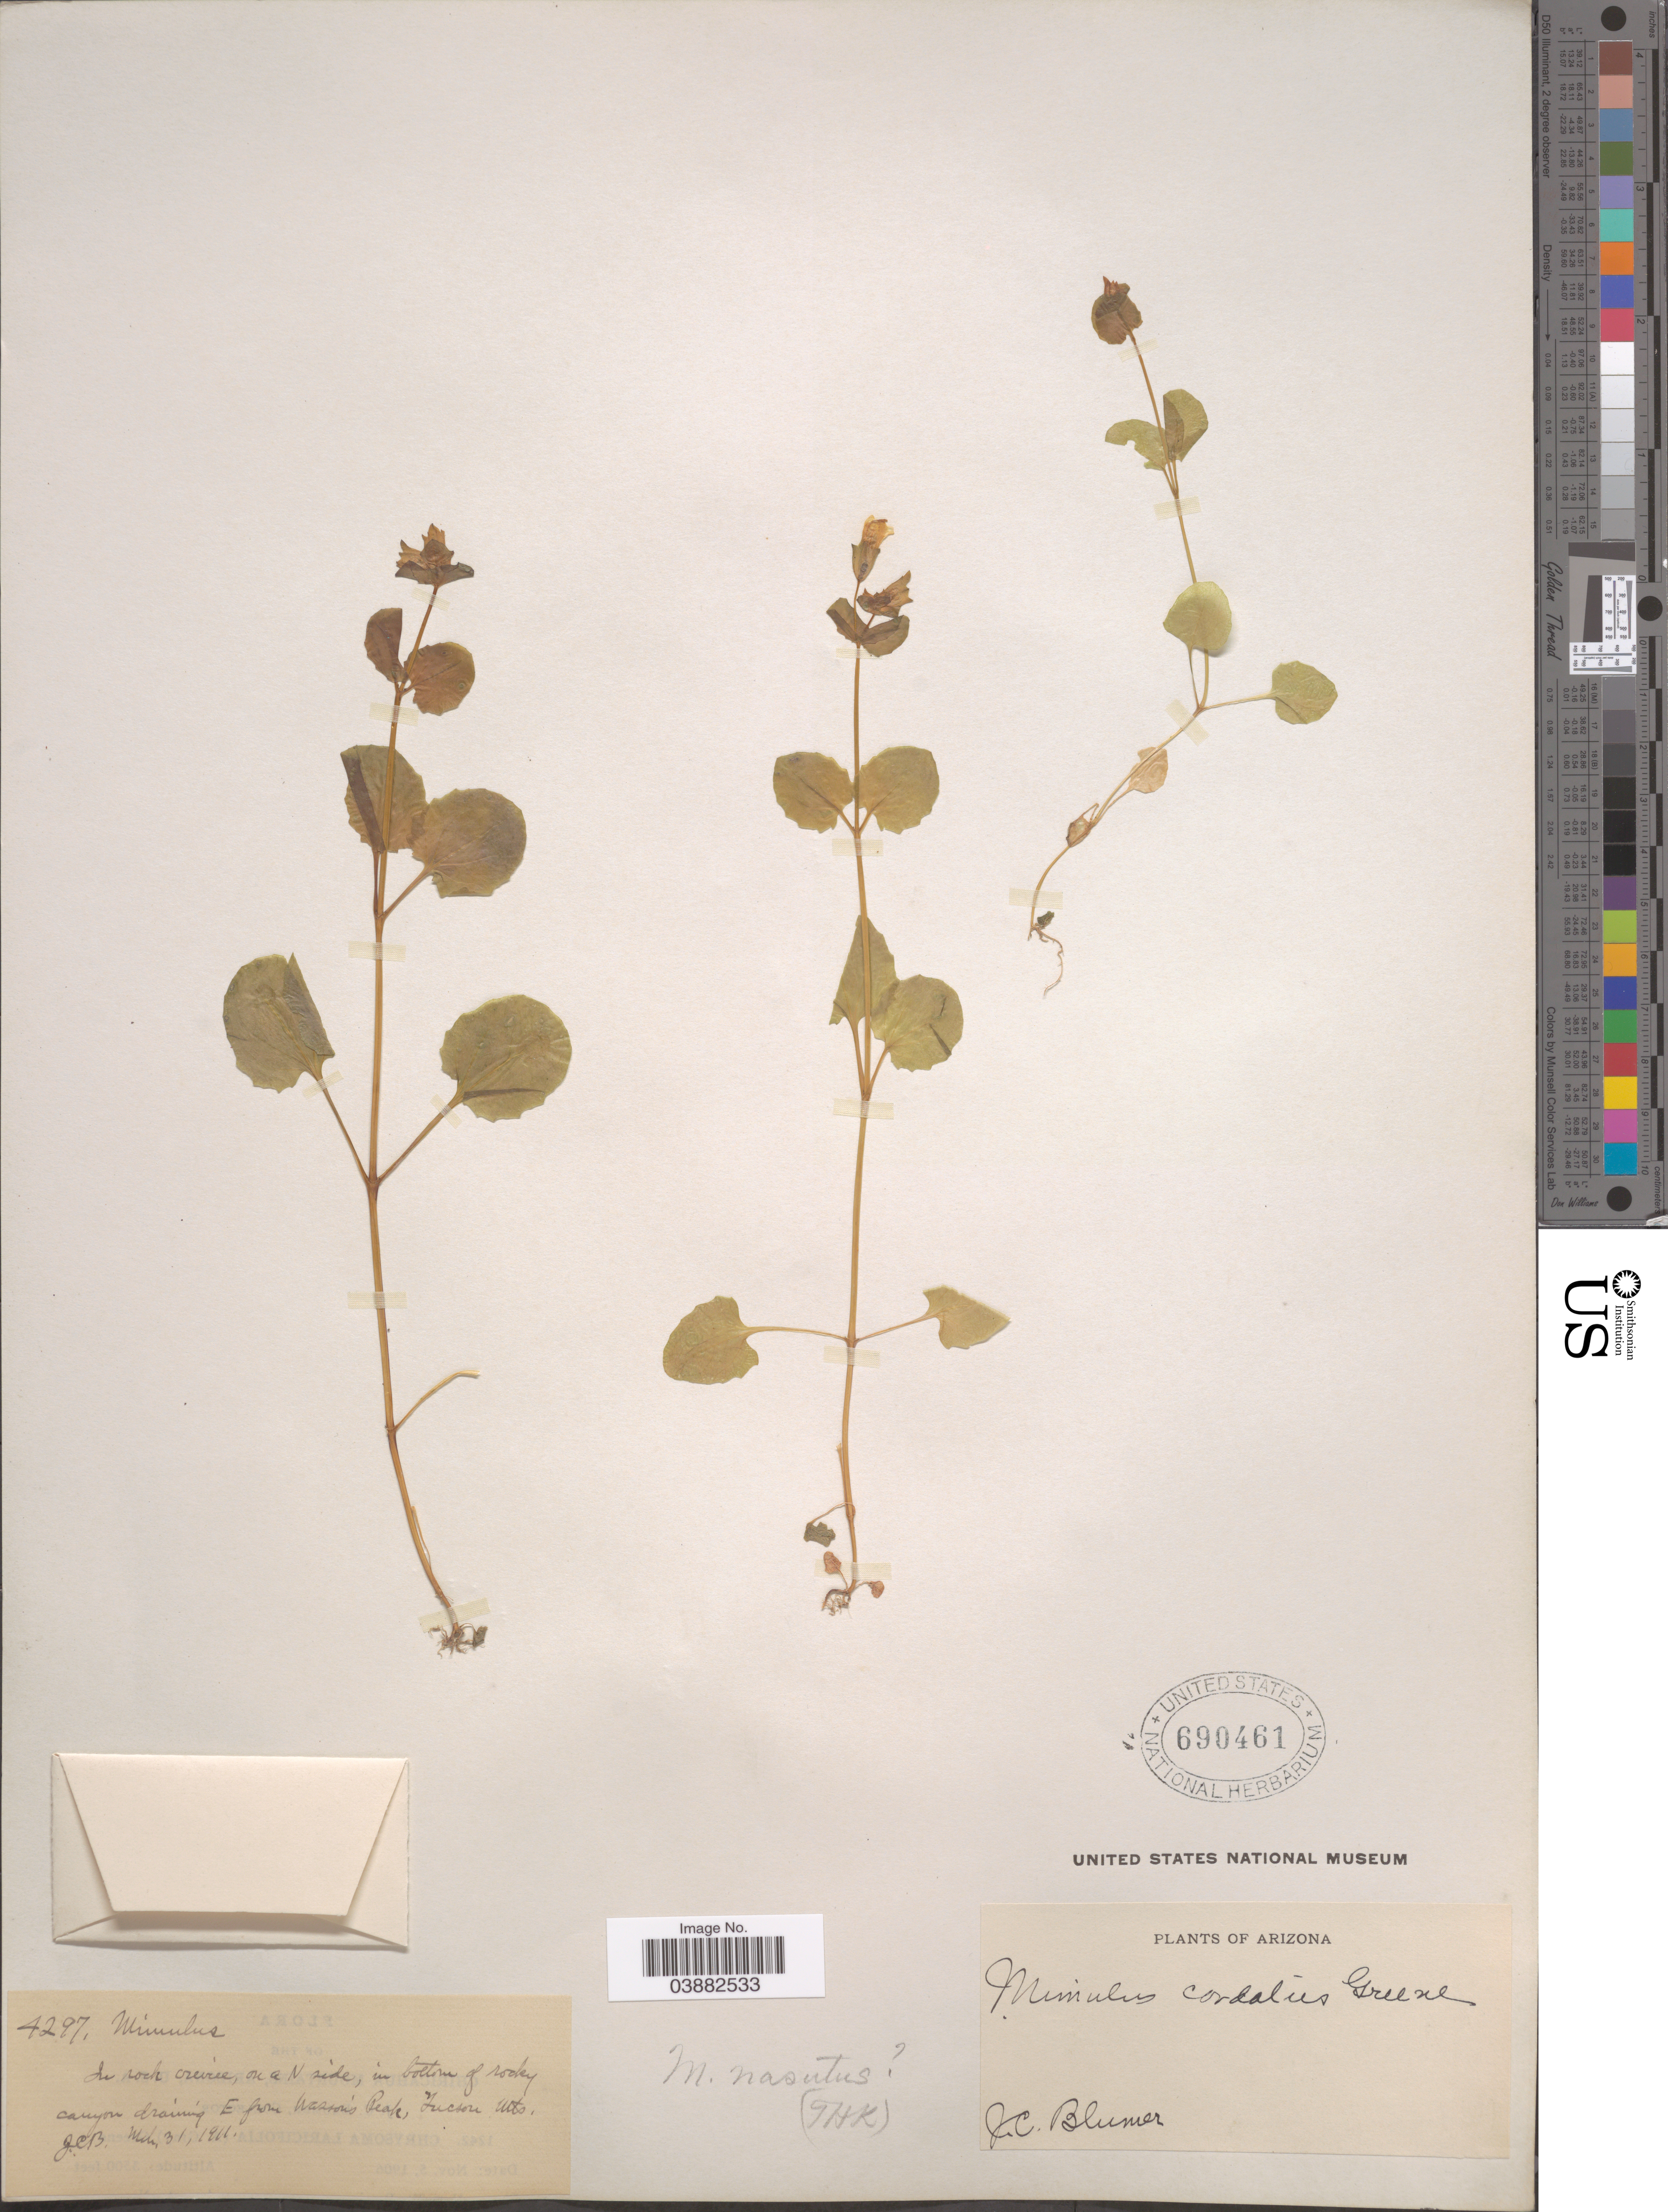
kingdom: Plantae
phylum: Tracheophyta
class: Magnoliopsida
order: Lamiales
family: Phrymaceae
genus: Mimulus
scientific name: Mimulus nasutus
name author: Greene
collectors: J. C. Blumer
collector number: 4297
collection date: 1911-03-31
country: United States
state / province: Arizona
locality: On a N side, in bottom of rocky canyon draining E from Wasson's Peak, Tucson Mts.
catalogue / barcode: US 690461